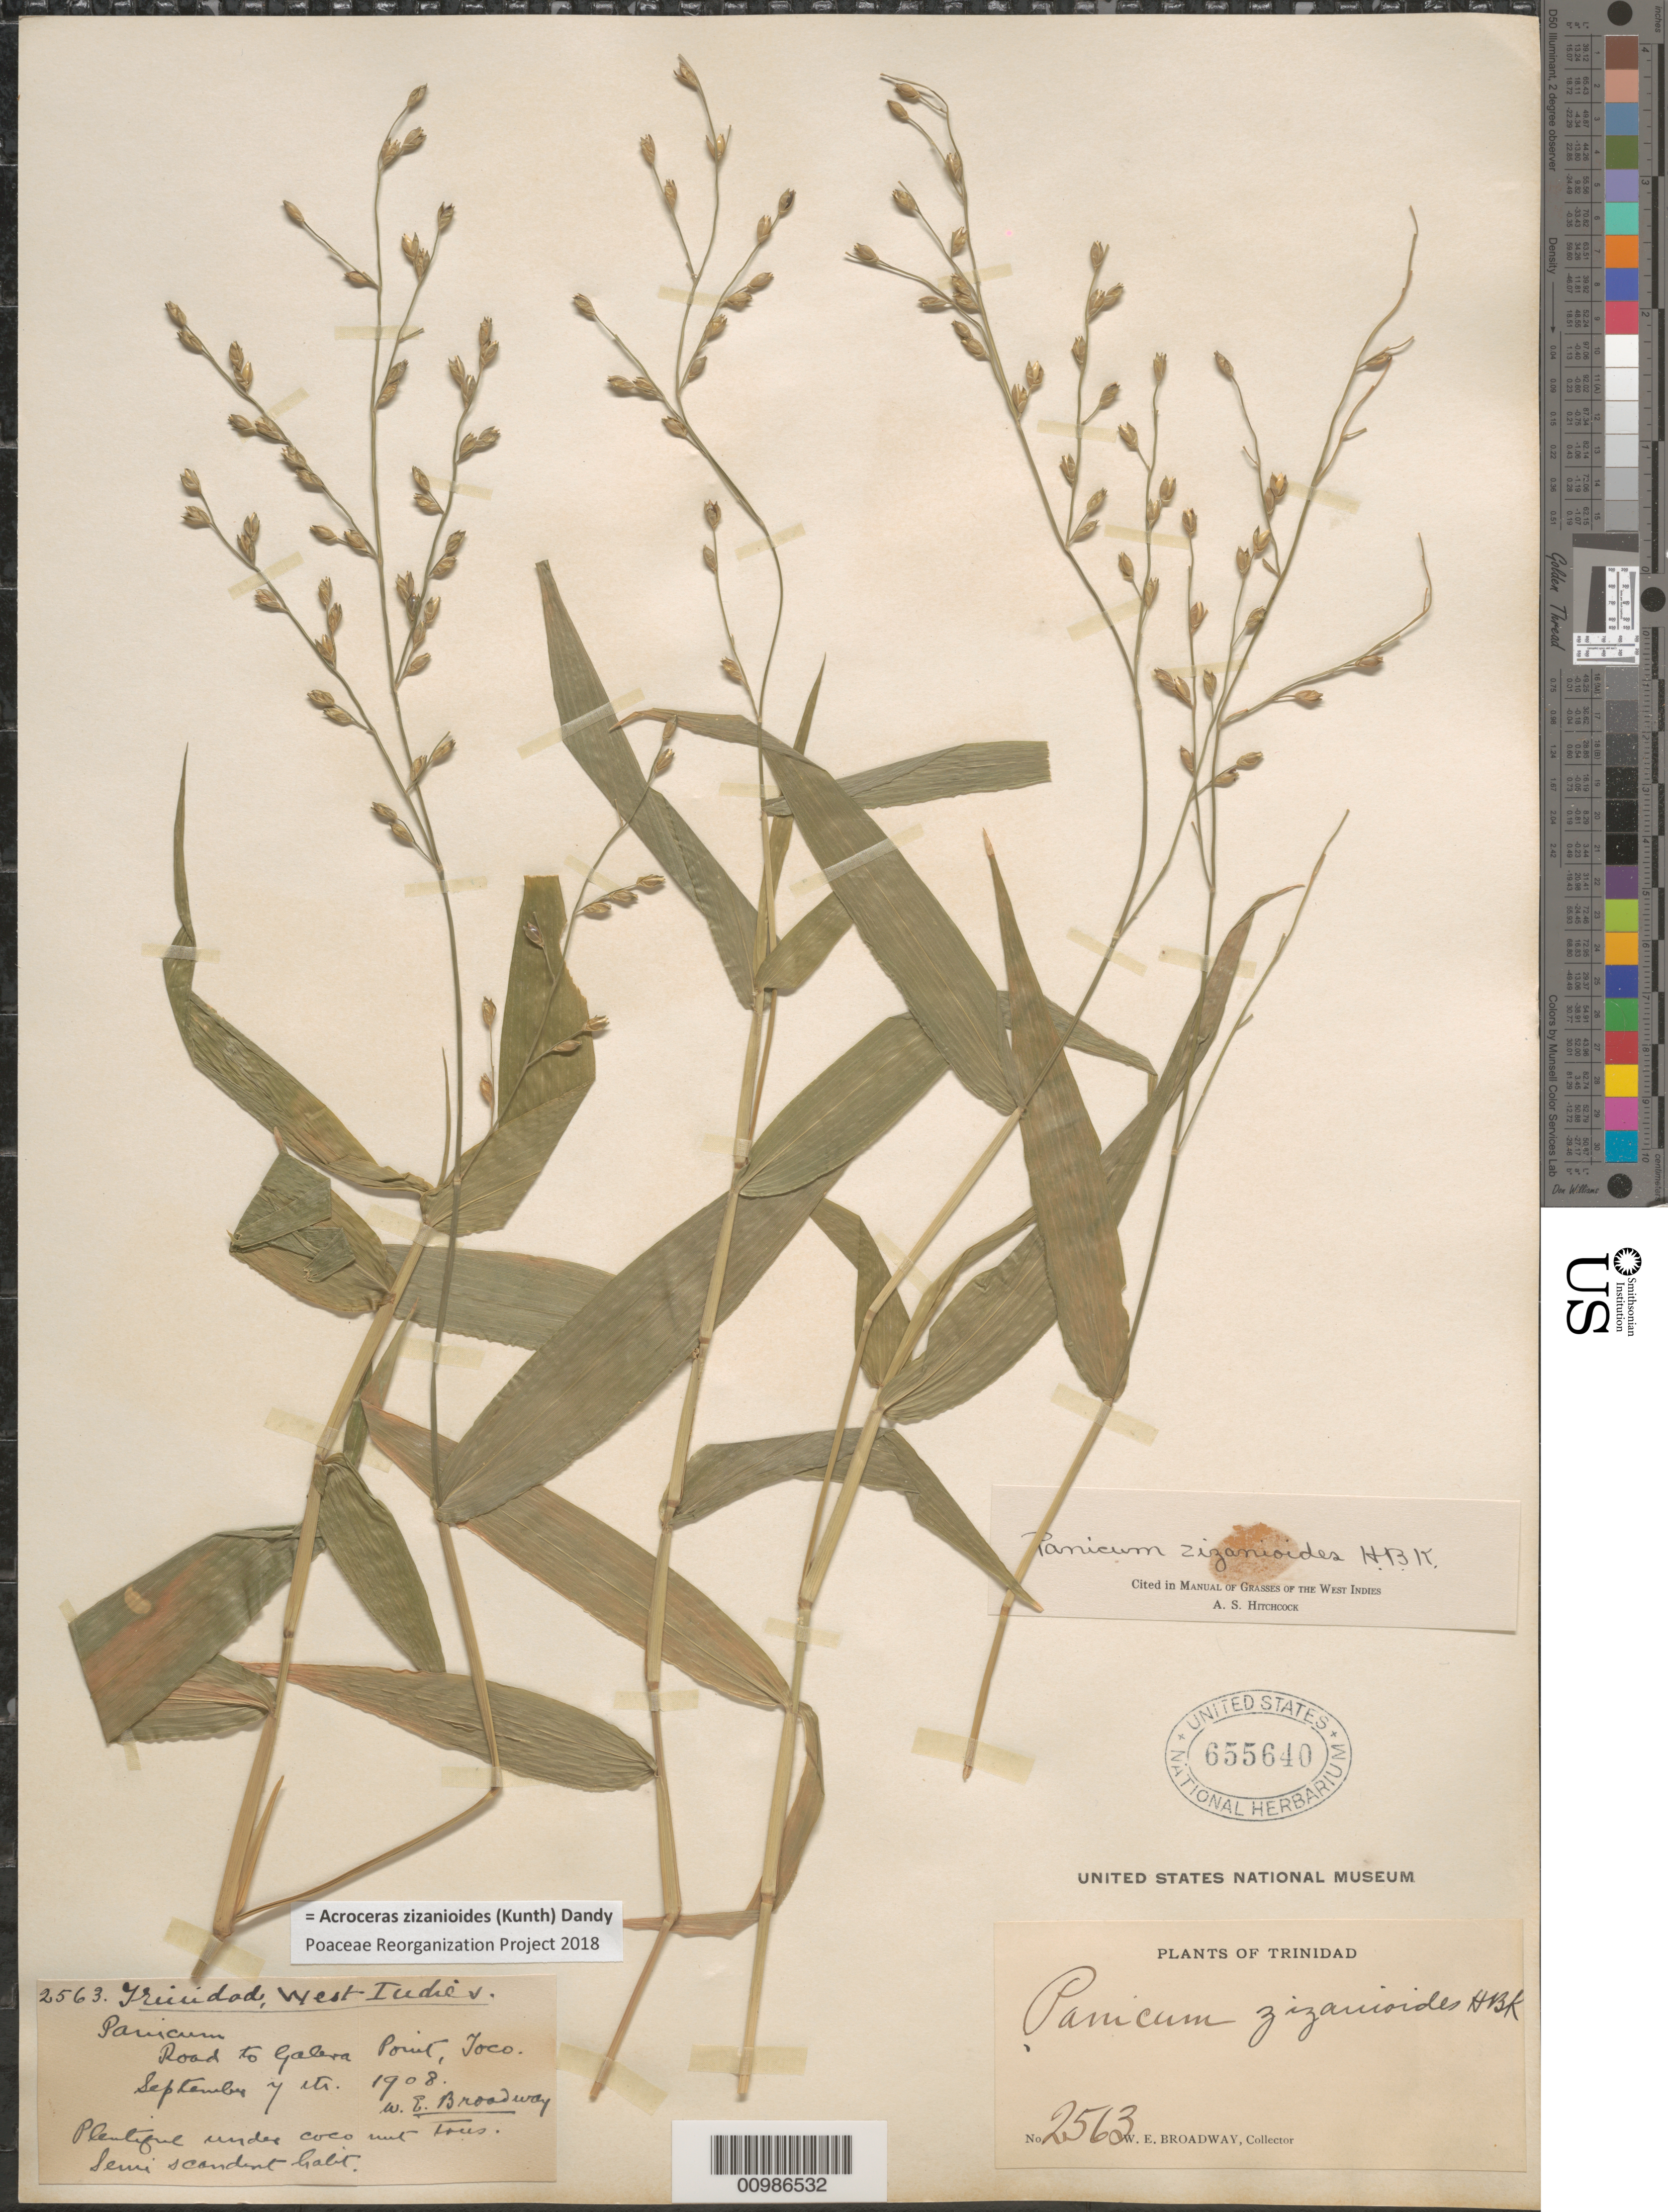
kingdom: Plantae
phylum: Tracheophyta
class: Liliopsida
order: Poales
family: Poaceae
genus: Acroceras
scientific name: Acroceras zizanioides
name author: (Kunth) Dandy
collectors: W. E. Broadway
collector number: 2563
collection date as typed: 07 Sep 1908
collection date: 1908-09-07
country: Trinidad and Tobago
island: Trinidad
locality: Road to Galera Point, Toco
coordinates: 0 N, 0 E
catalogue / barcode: US 655640